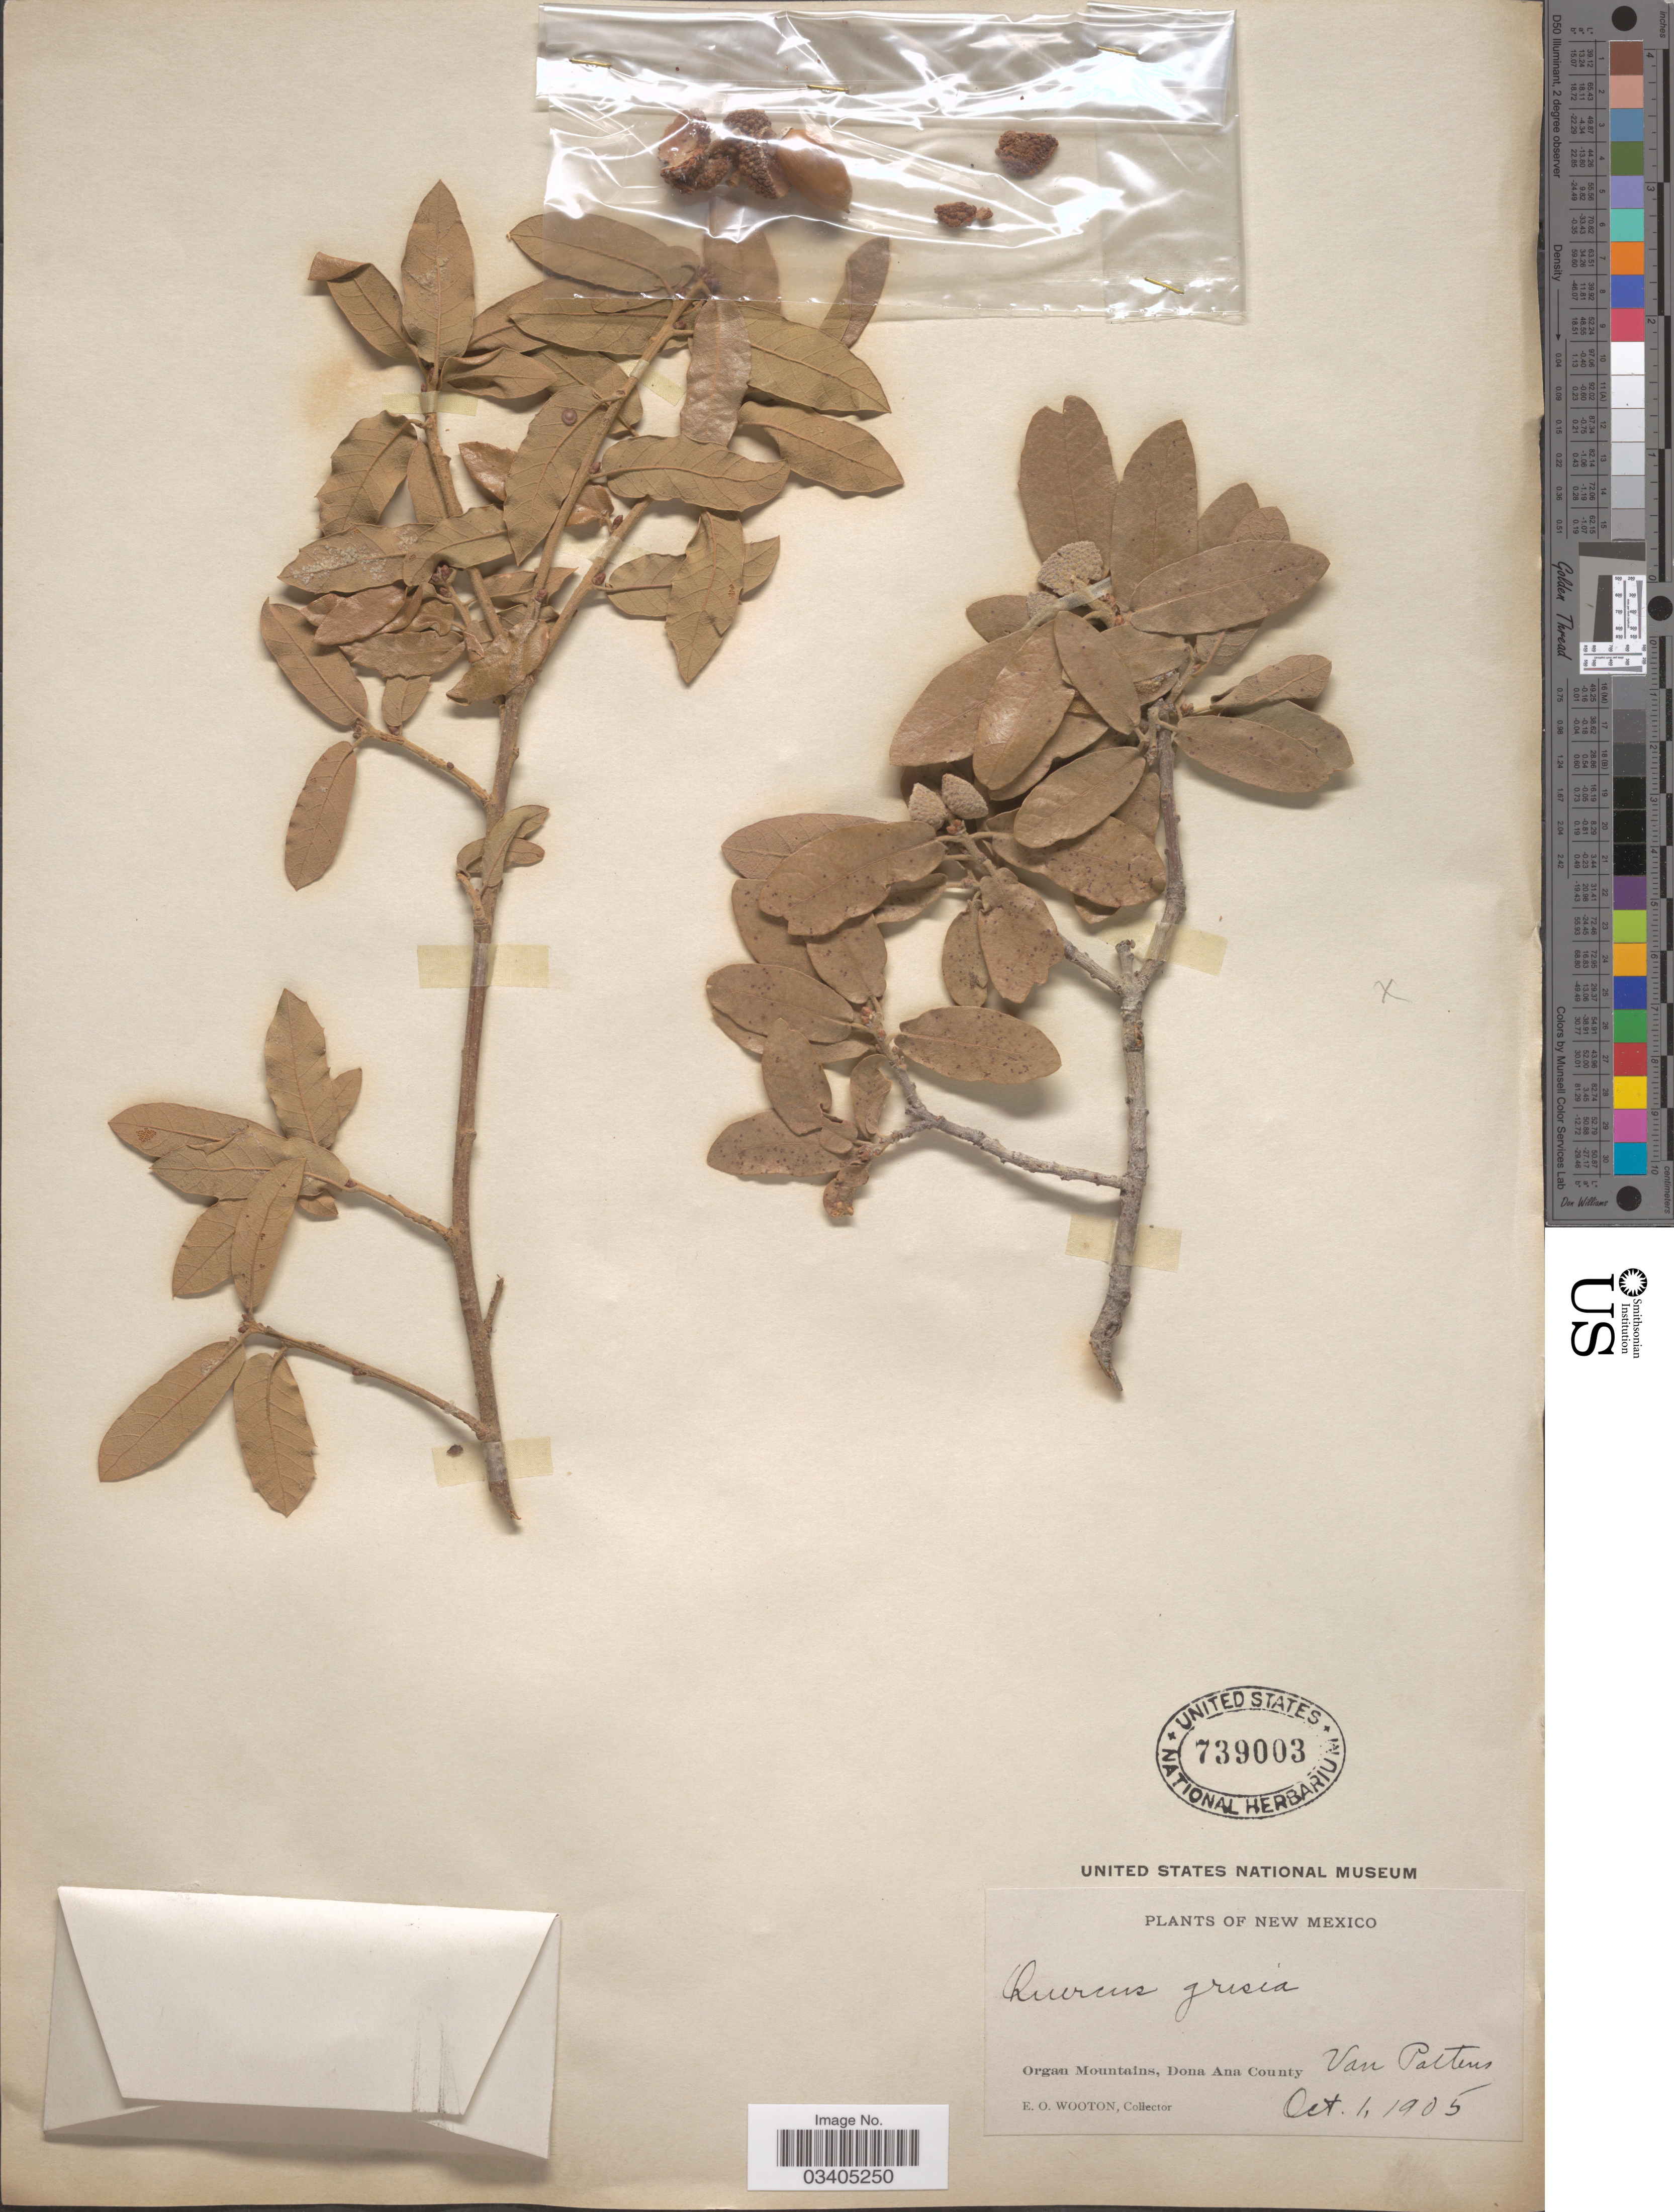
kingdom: Plantae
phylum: Tracheophyta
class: Magnoliopsida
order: Fagales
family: Fagaceae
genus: Quercus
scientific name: Quercus grisea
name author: Liebm.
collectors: E. O. Wooton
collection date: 1905-10-01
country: United States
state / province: New Mexico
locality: Organ Mountains, Dona Ana County. Van Paltens.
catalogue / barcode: US 739003